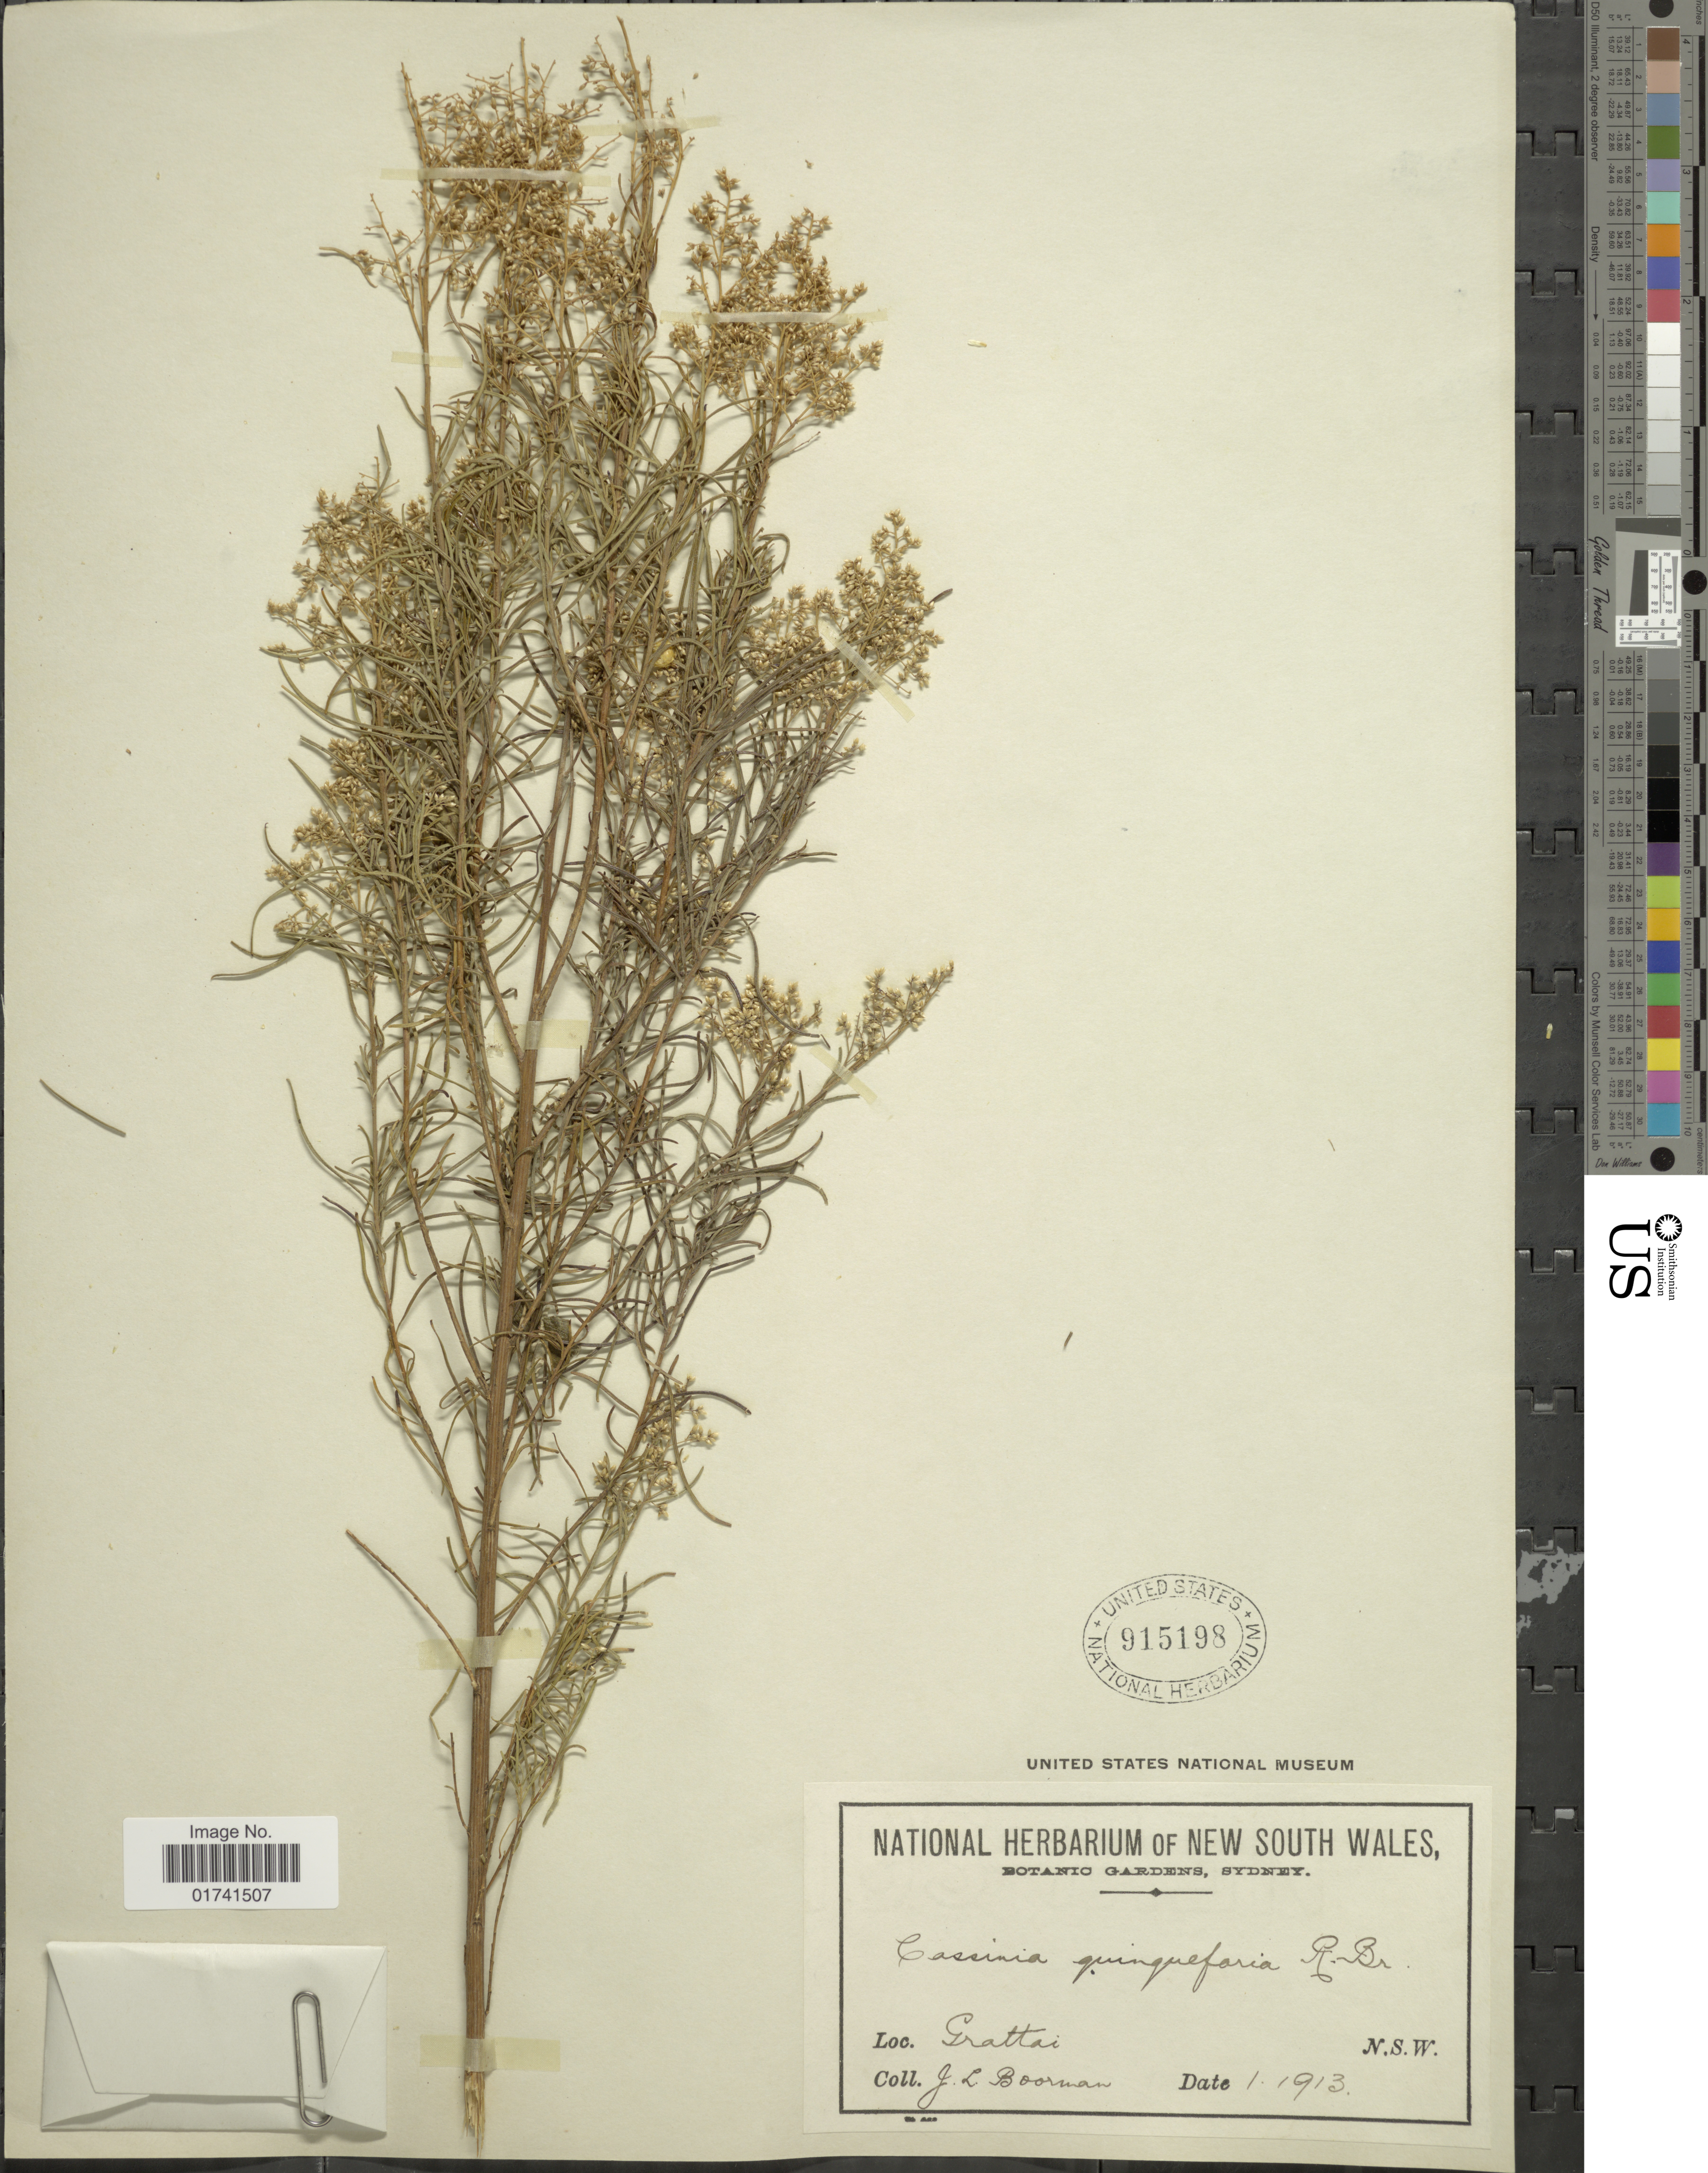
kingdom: Plantae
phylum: Tracheophyta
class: Magnoliopsida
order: Asterales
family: Asteraceae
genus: Cassinia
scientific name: Cassinia quiquefaria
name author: R. Br.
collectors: J. Boorman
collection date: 1913-01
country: Australia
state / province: New South Wales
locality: Grattai.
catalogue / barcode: US 915198